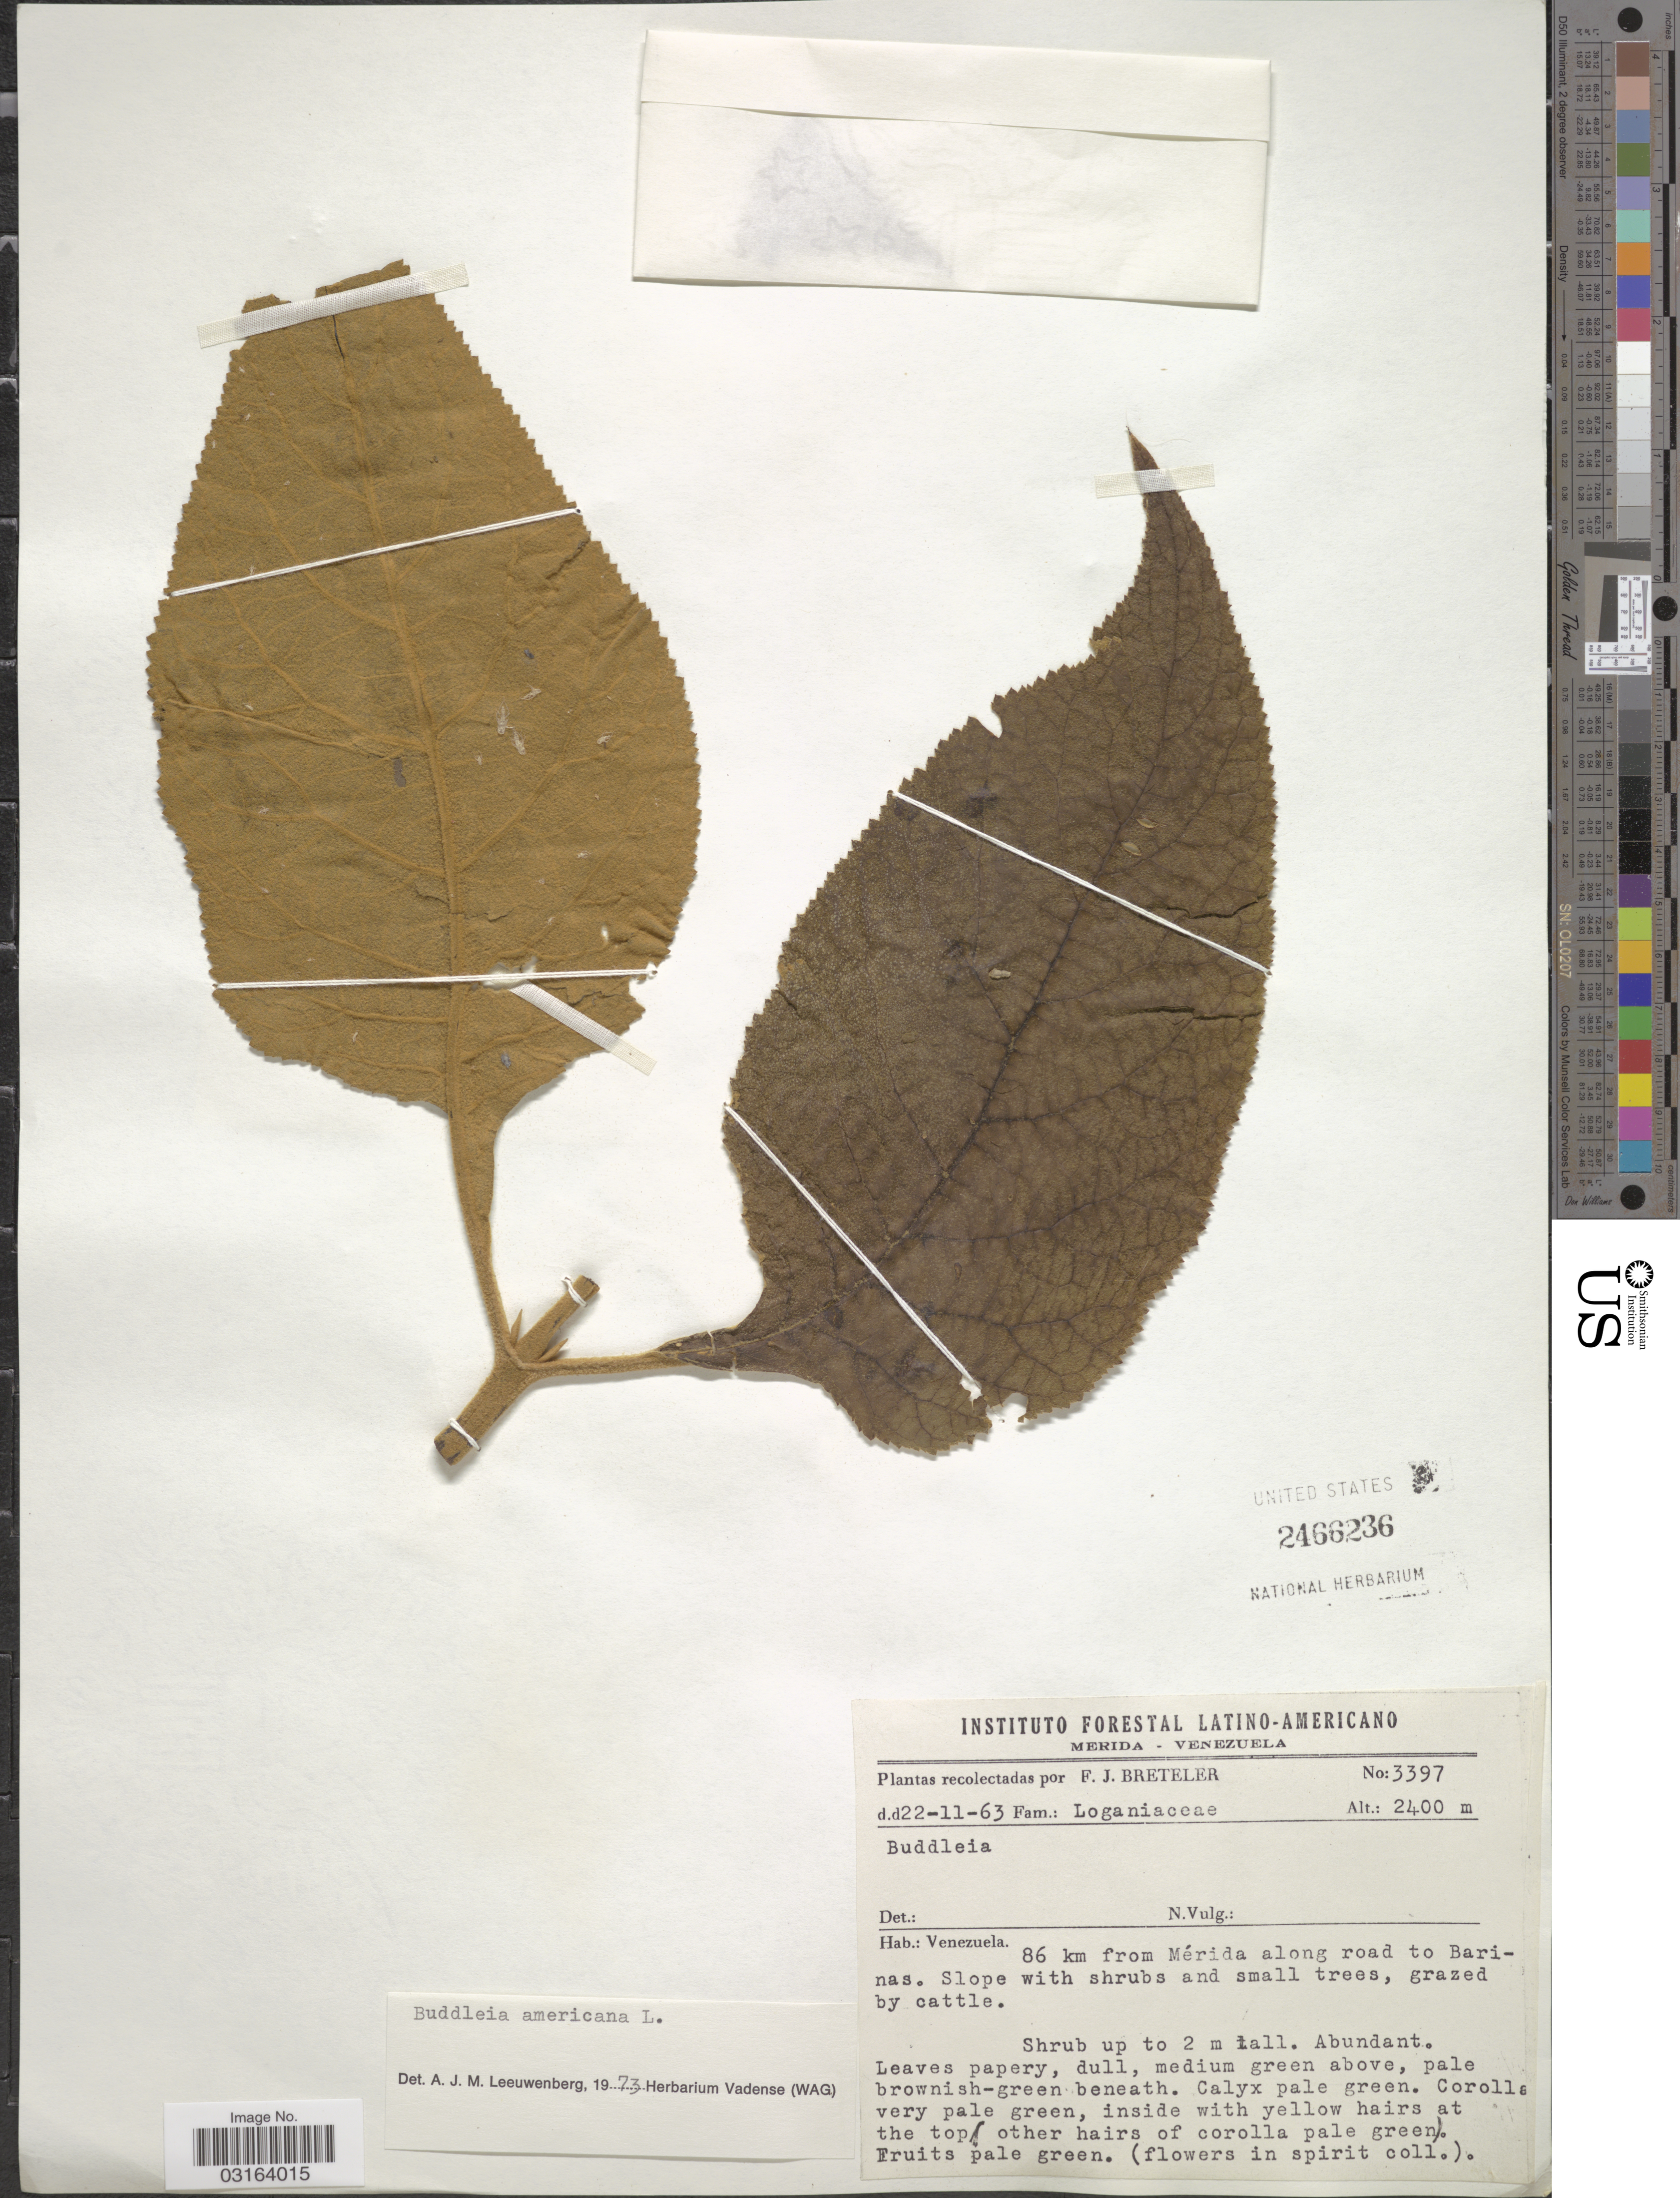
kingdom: Plantae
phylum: Tracheophyta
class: Magnoliopsida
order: Lamiales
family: Scrophulariaceae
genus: Buddleja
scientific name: Buddleja americana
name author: L.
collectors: F. J. Breteler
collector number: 3397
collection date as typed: Transcribed d/m/y: 22/11/63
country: Venezuela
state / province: Mérida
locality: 86 km from Mérida along road to Barinas.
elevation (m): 2400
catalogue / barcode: US 2466236